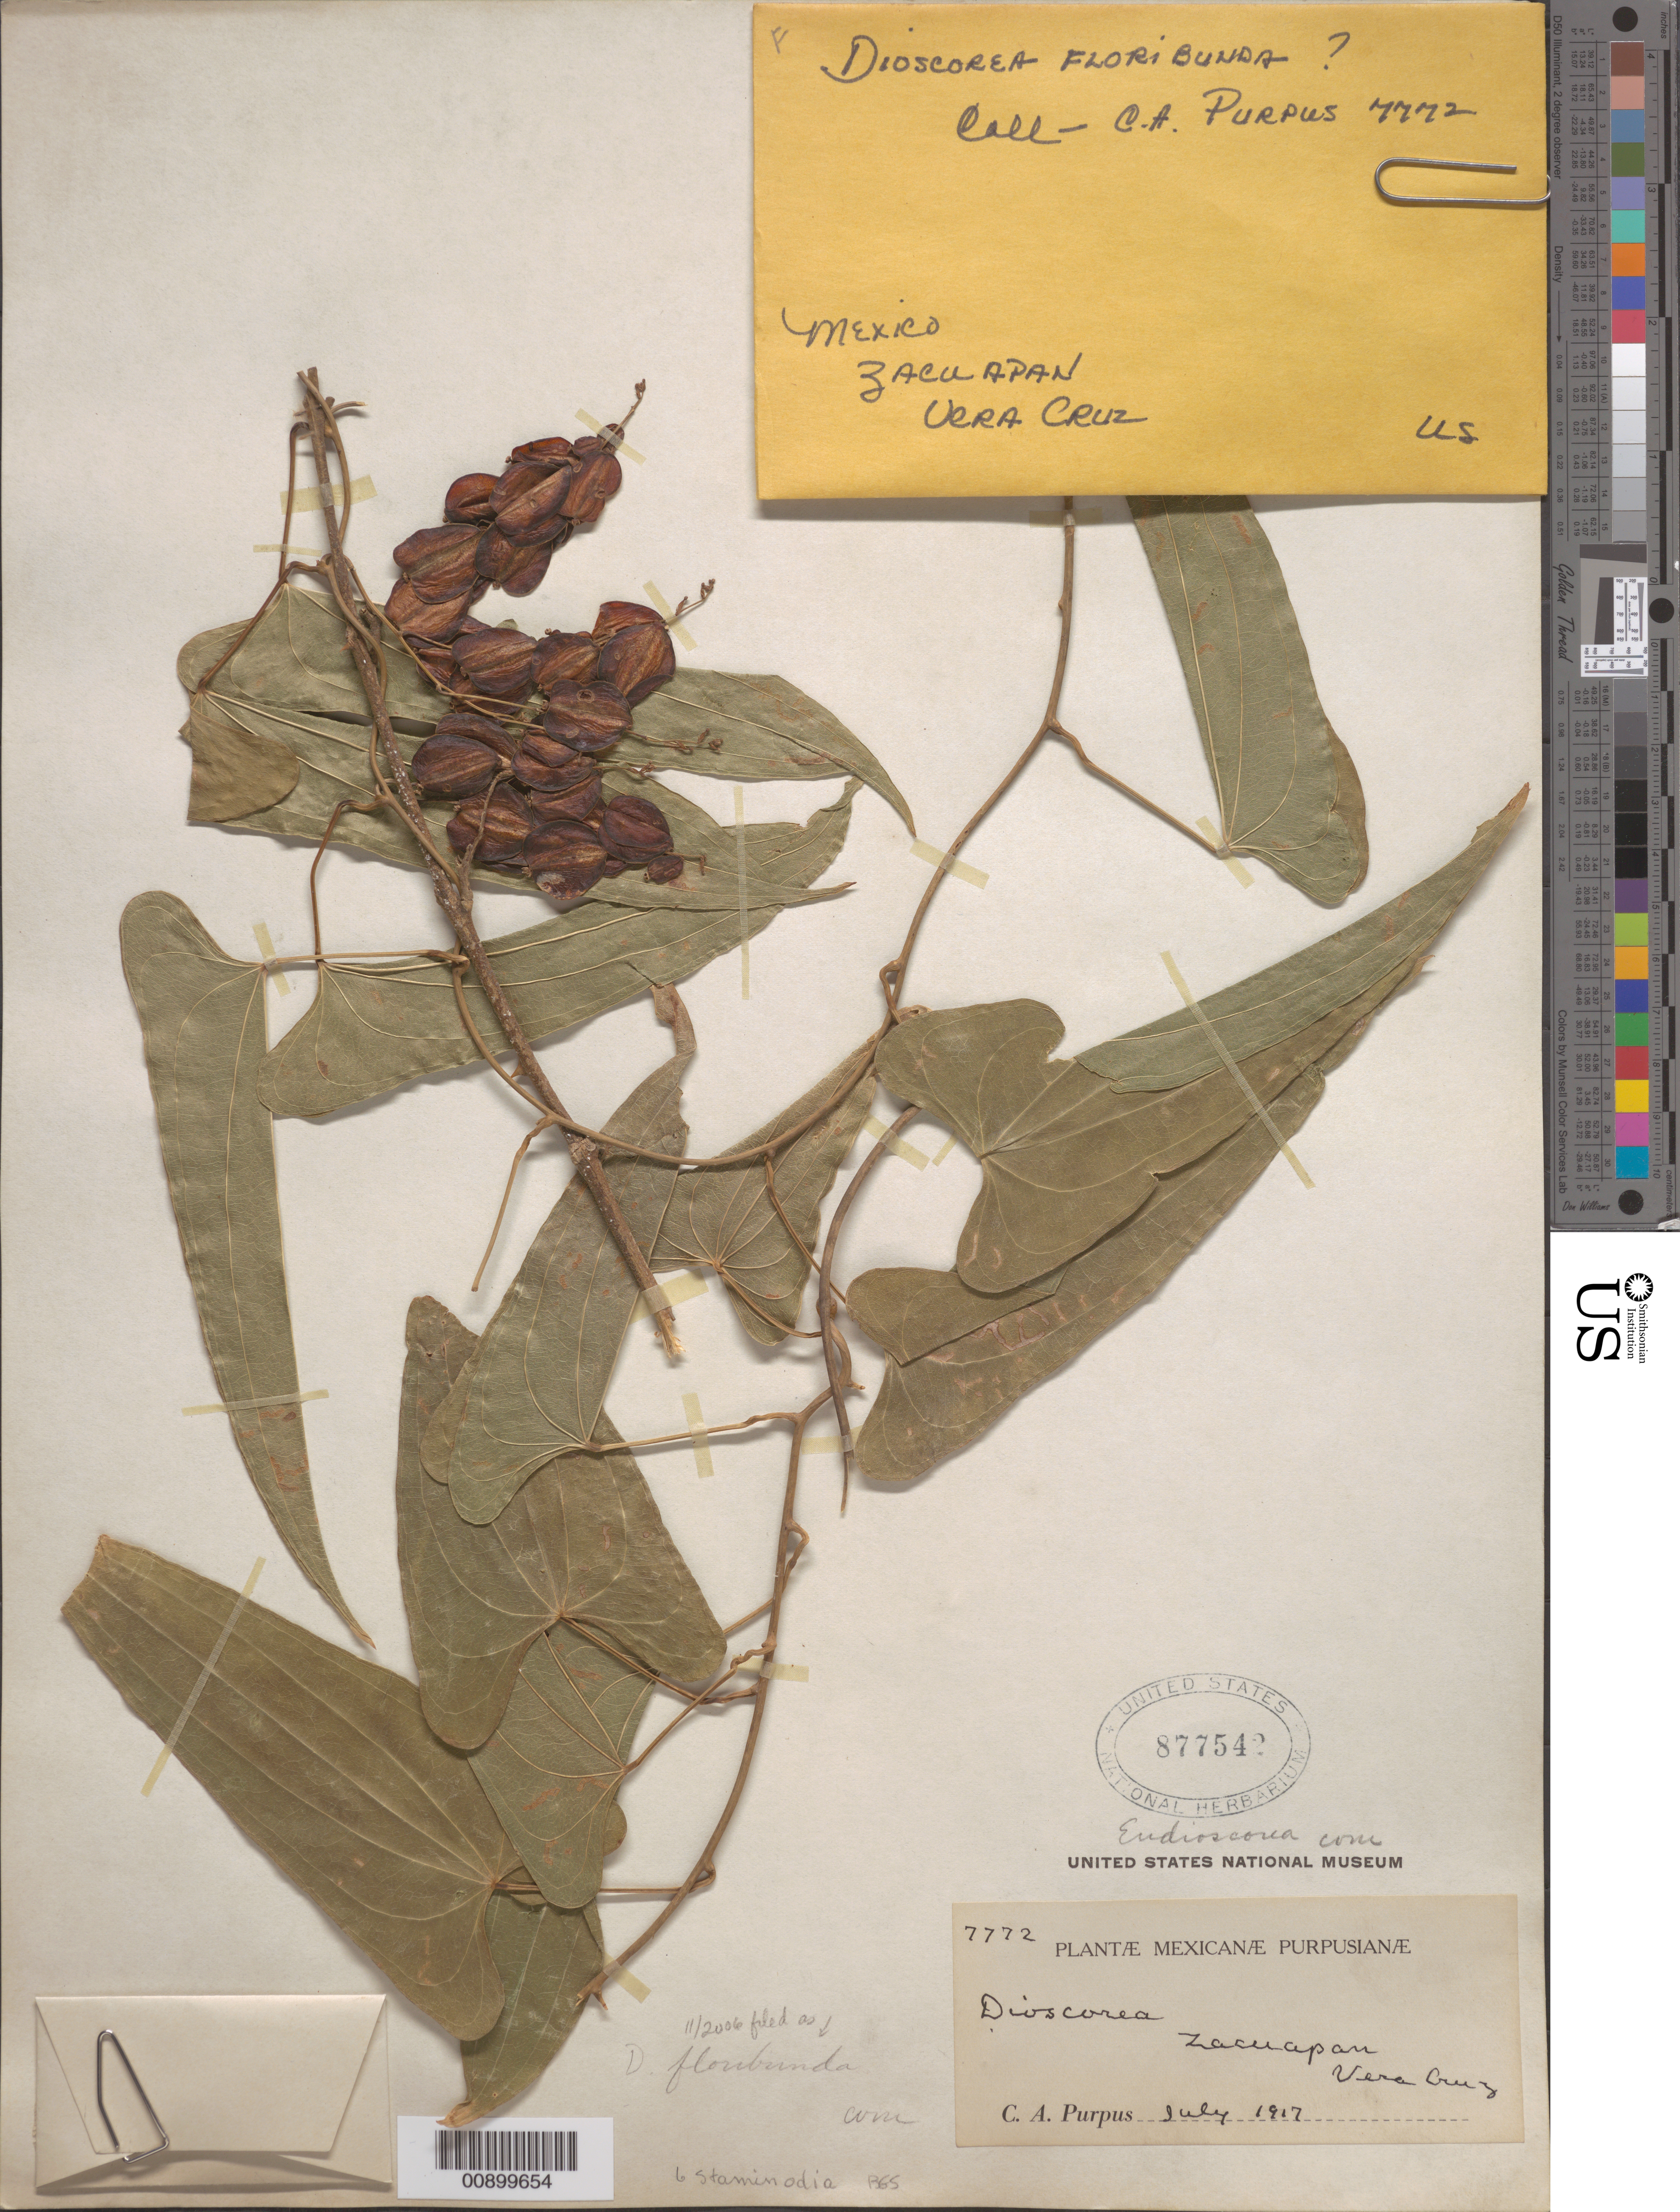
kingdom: Plantae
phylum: Tracheophyta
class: Liliopsida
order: Dioscoreales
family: Dioscoreaceae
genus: Dioscorea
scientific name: Dioscorea floribunda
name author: M. Martens & Galeotti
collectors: C. A. Purpus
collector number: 7772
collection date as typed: Jul 1917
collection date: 1917-07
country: Mexico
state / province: Veracruz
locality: Zacuapan, Veracruz.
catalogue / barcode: US 877542